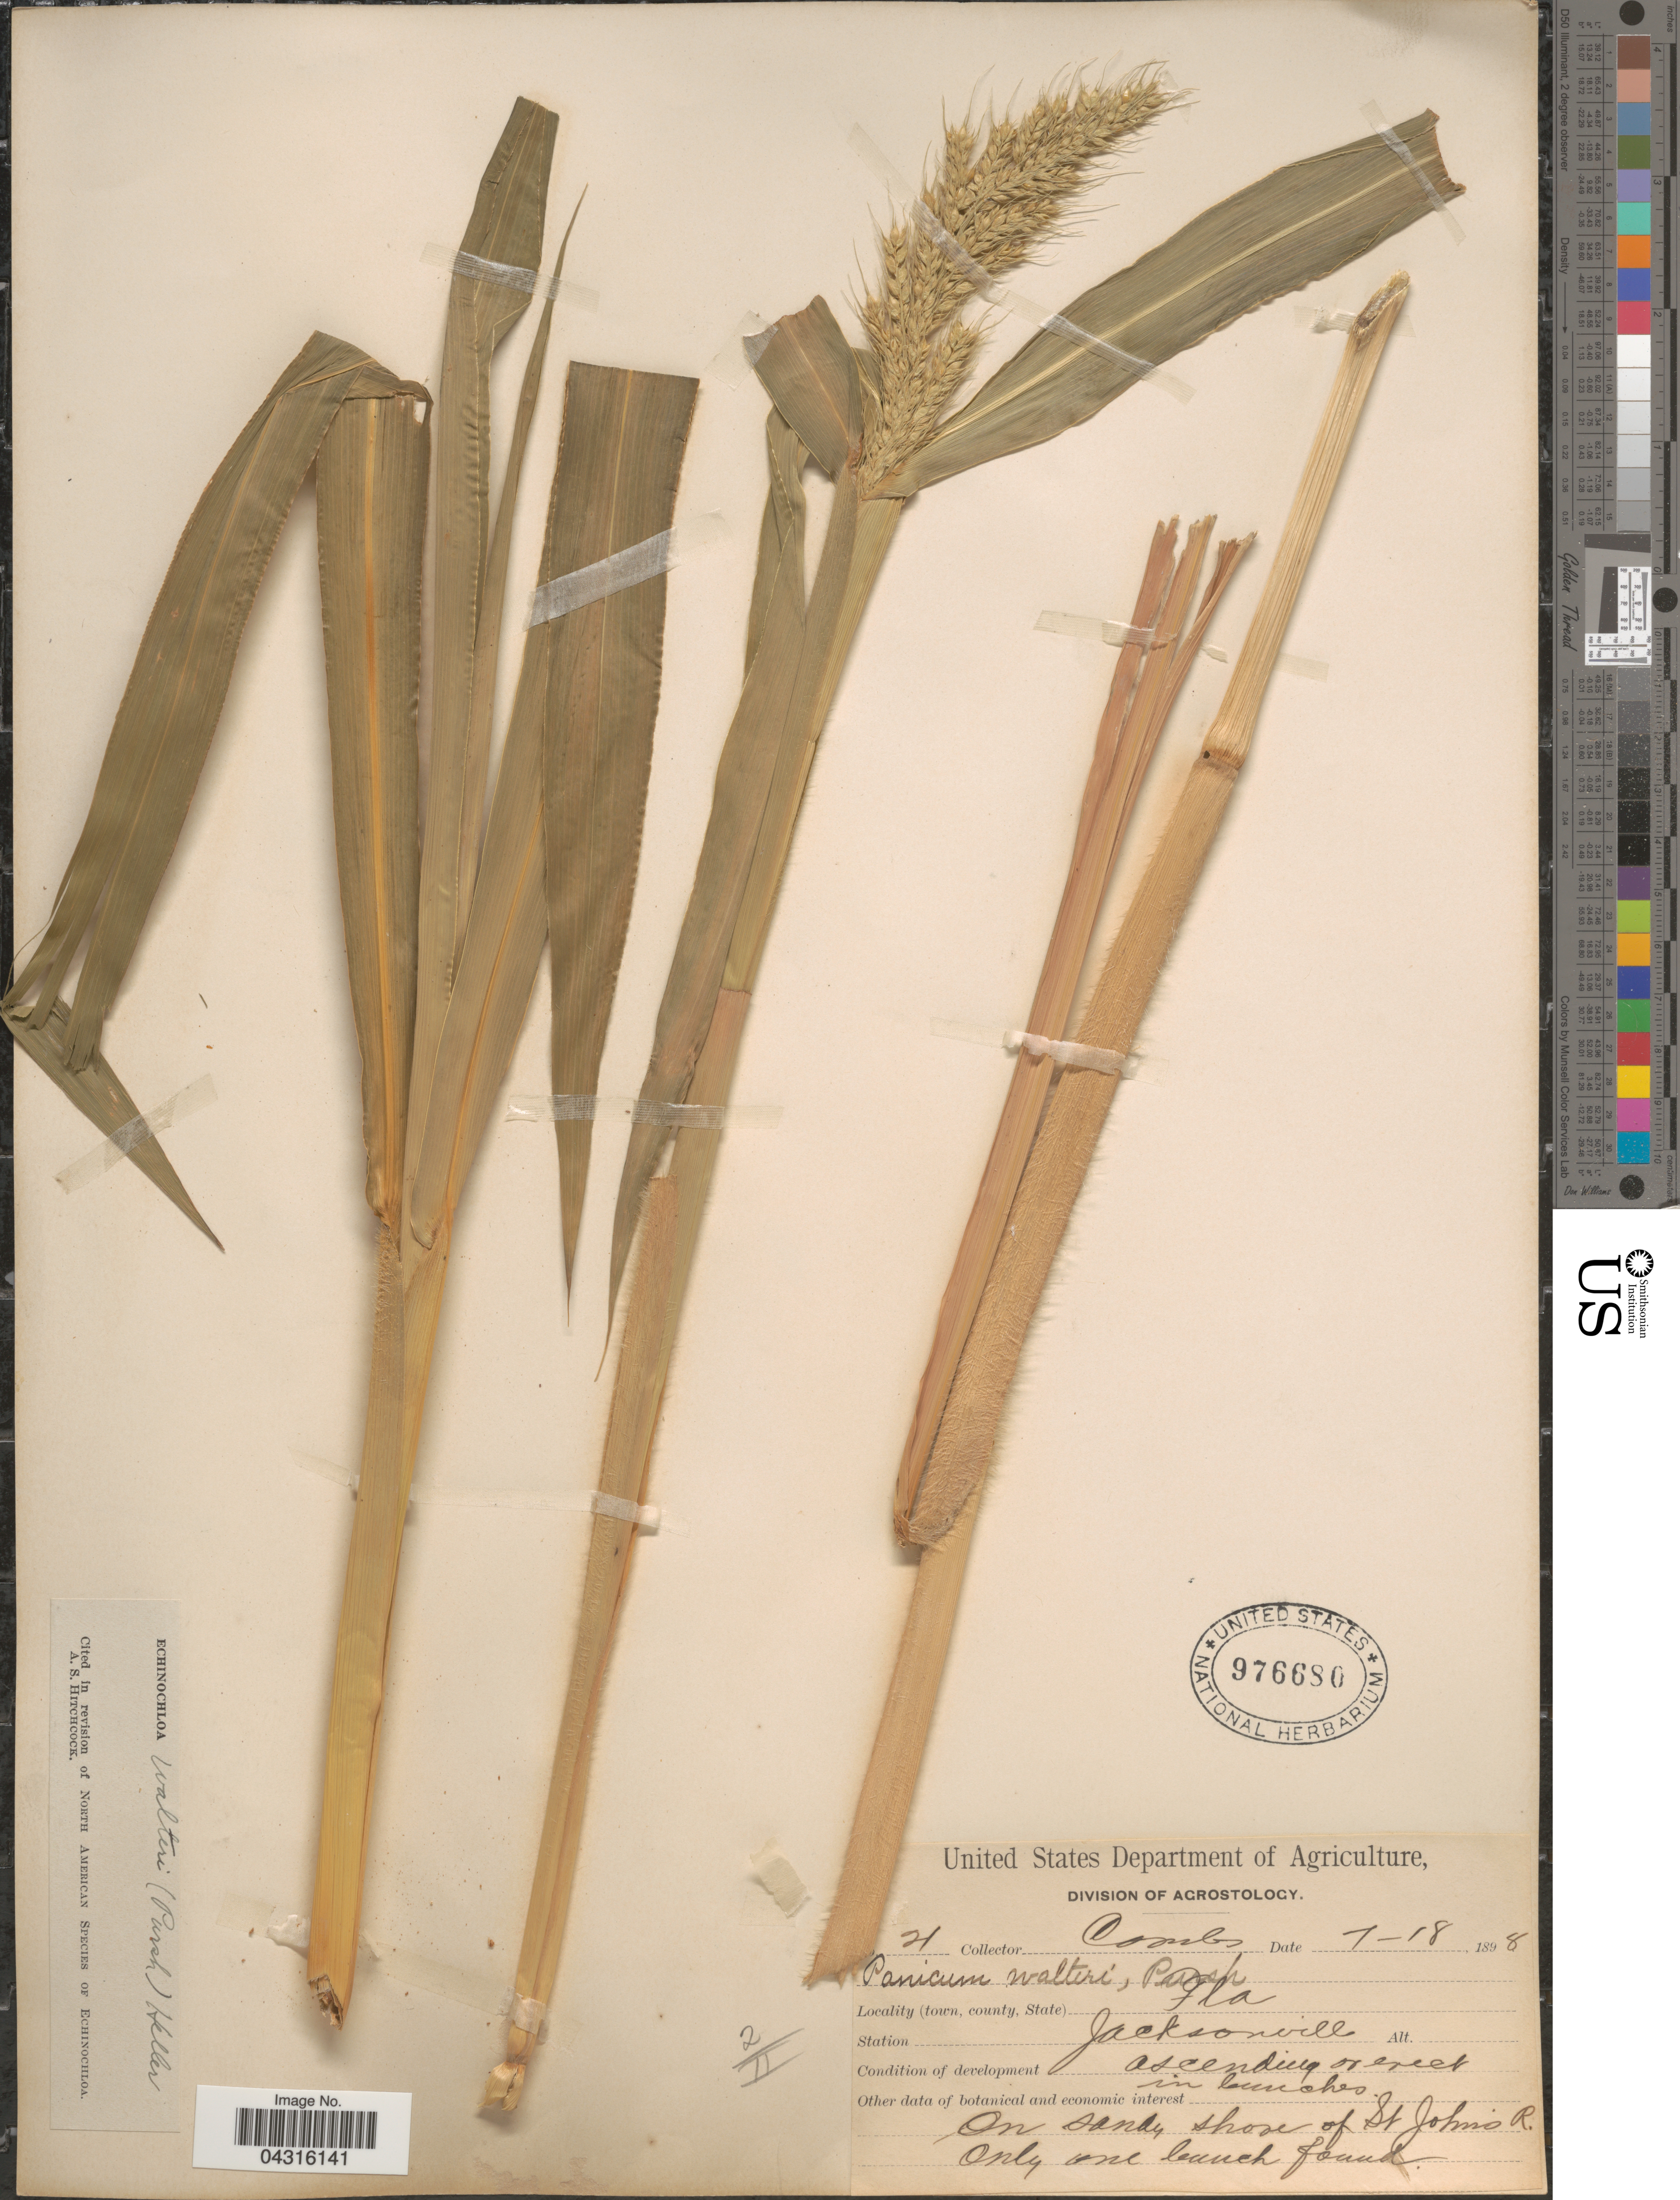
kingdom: Plantae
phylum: Tracheophyta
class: Liliopsida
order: Poales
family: Poaceae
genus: Echinochloa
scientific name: Echinochloa walteri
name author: (Pursh) A. Heller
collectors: -. Combs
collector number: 21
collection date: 1898-07-18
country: United States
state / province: Florida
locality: Station Jacksonville.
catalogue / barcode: US 976680